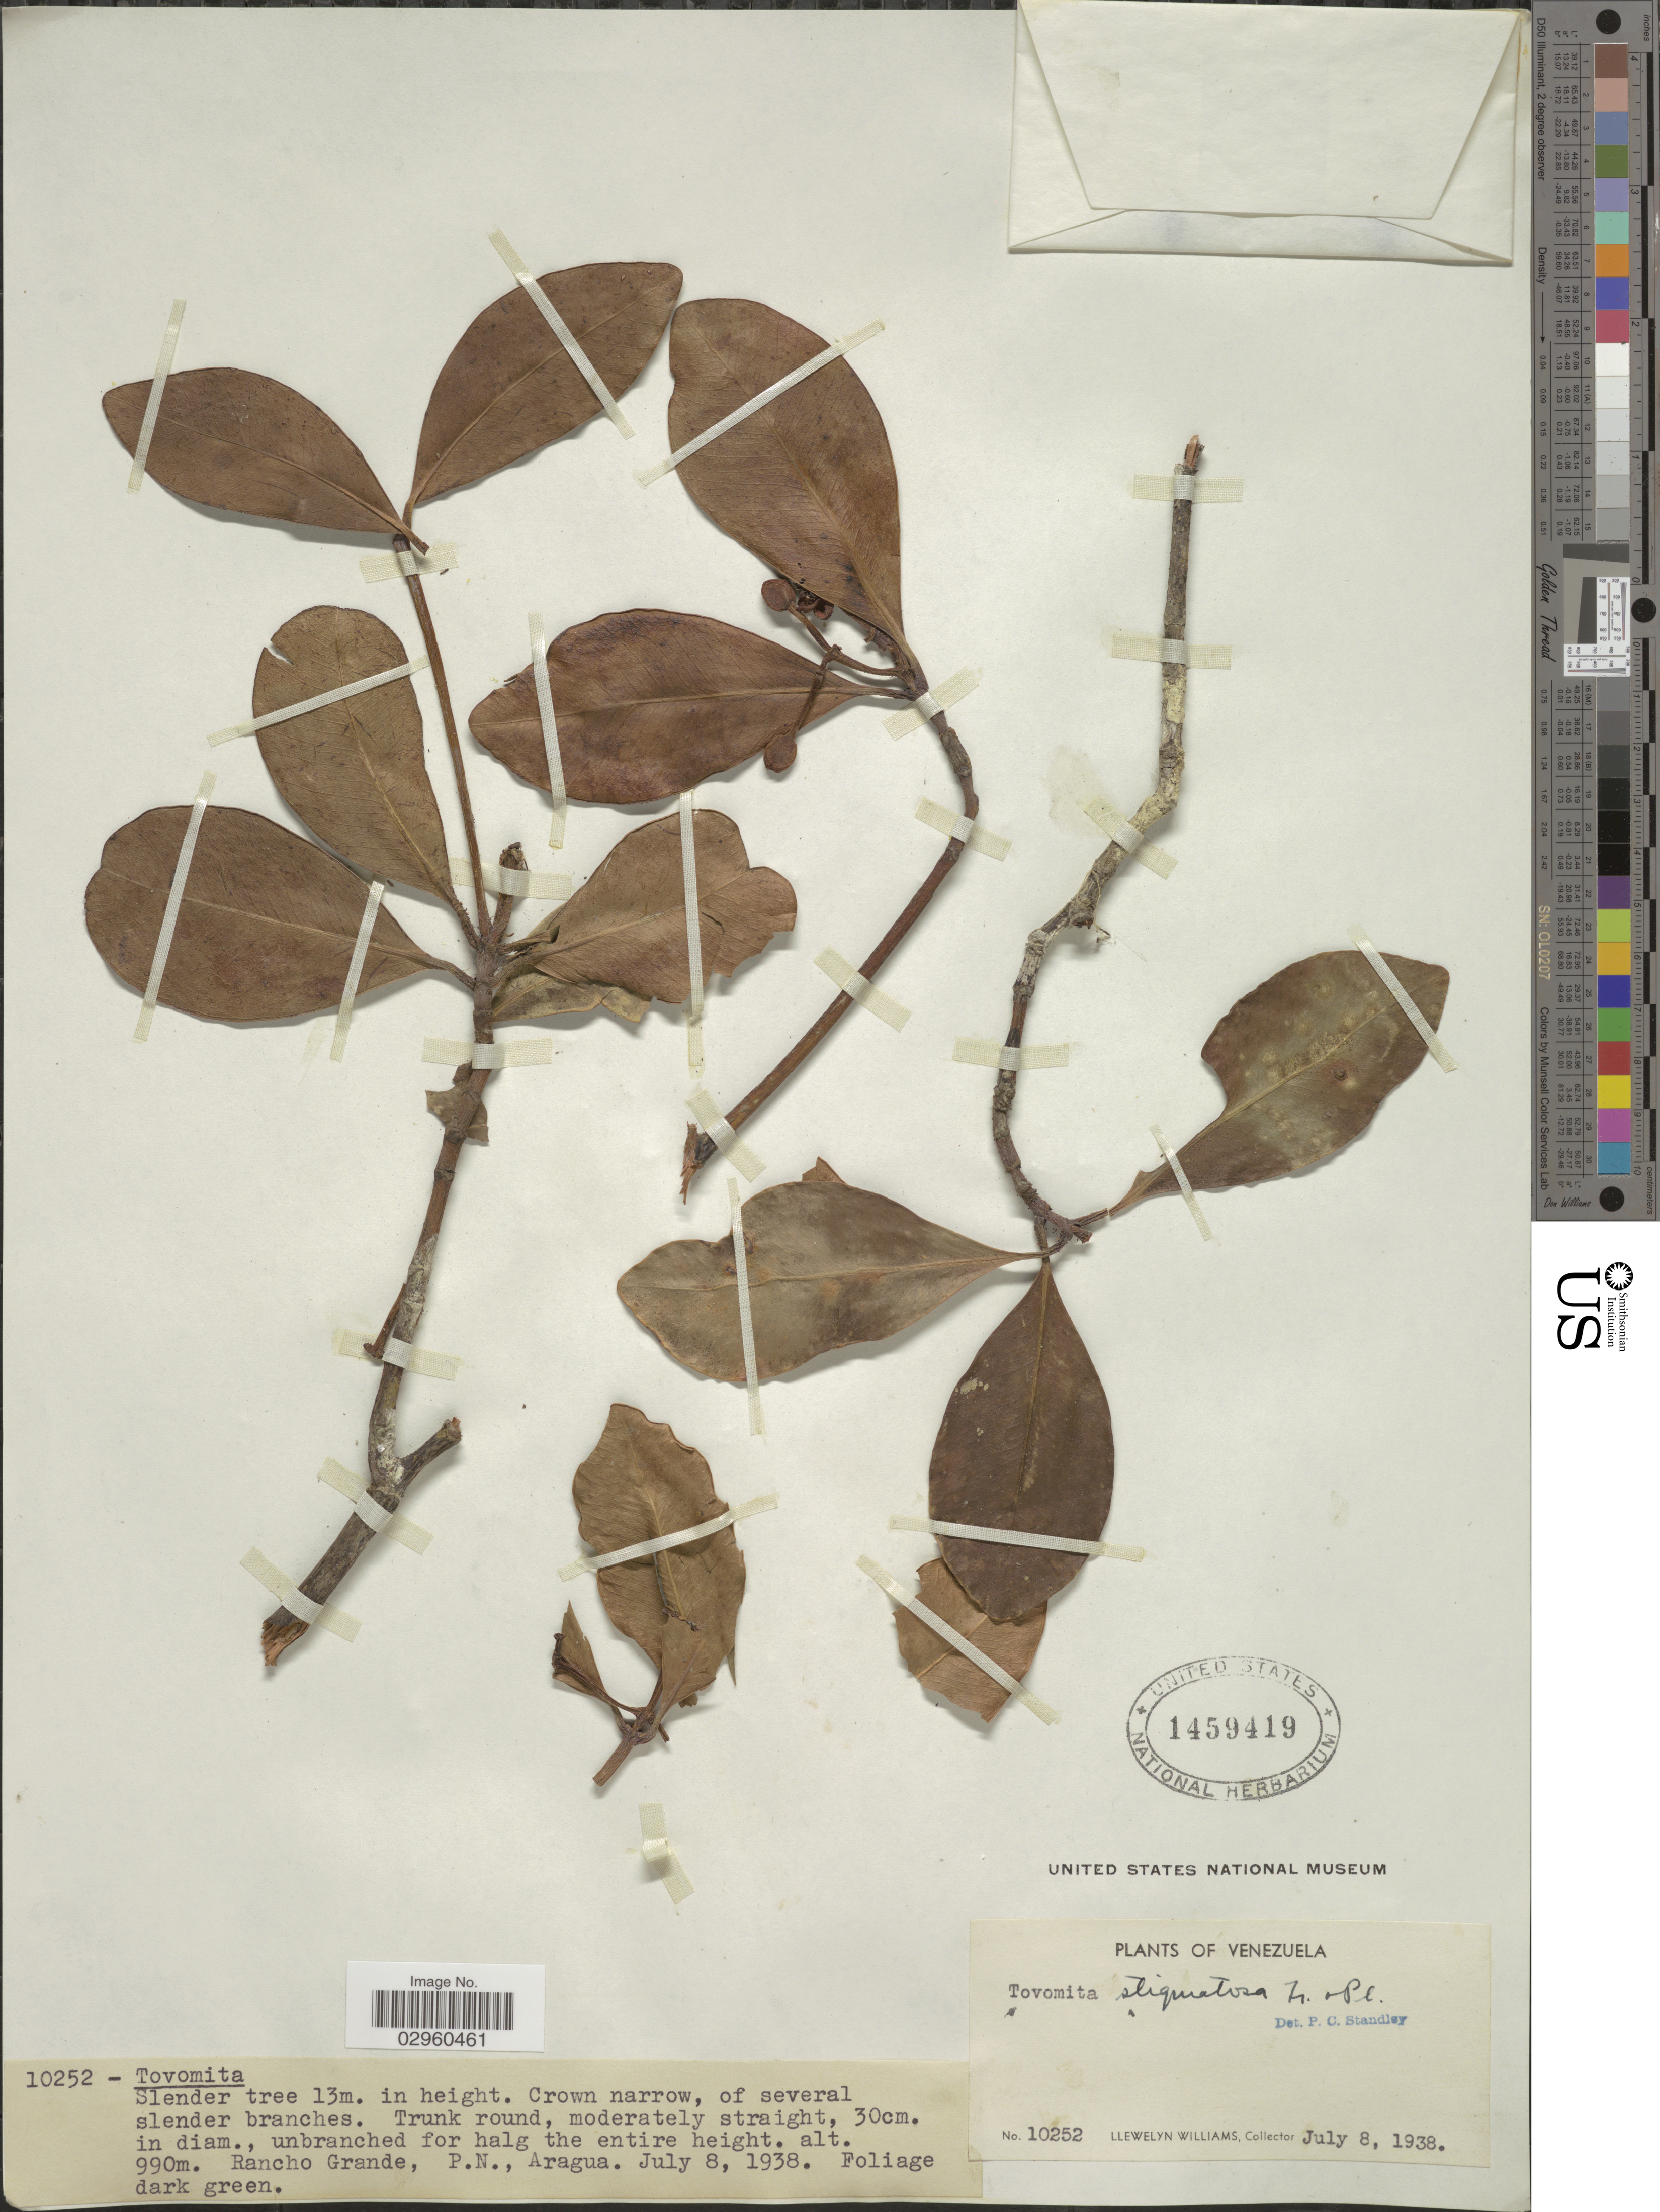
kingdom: Plantae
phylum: Tracheophyta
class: Magnoliopsida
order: Malpighiales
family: Clusiaceae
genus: Tovomita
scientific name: Tovomita stigmatosa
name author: Planch. & Triana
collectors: Ll. Williams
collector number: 10252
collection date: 1938-07-08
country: Venezuela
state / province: Aragua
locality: Rancho Grande, P.N., Aragua.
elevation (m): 990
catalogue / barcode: US 1459419